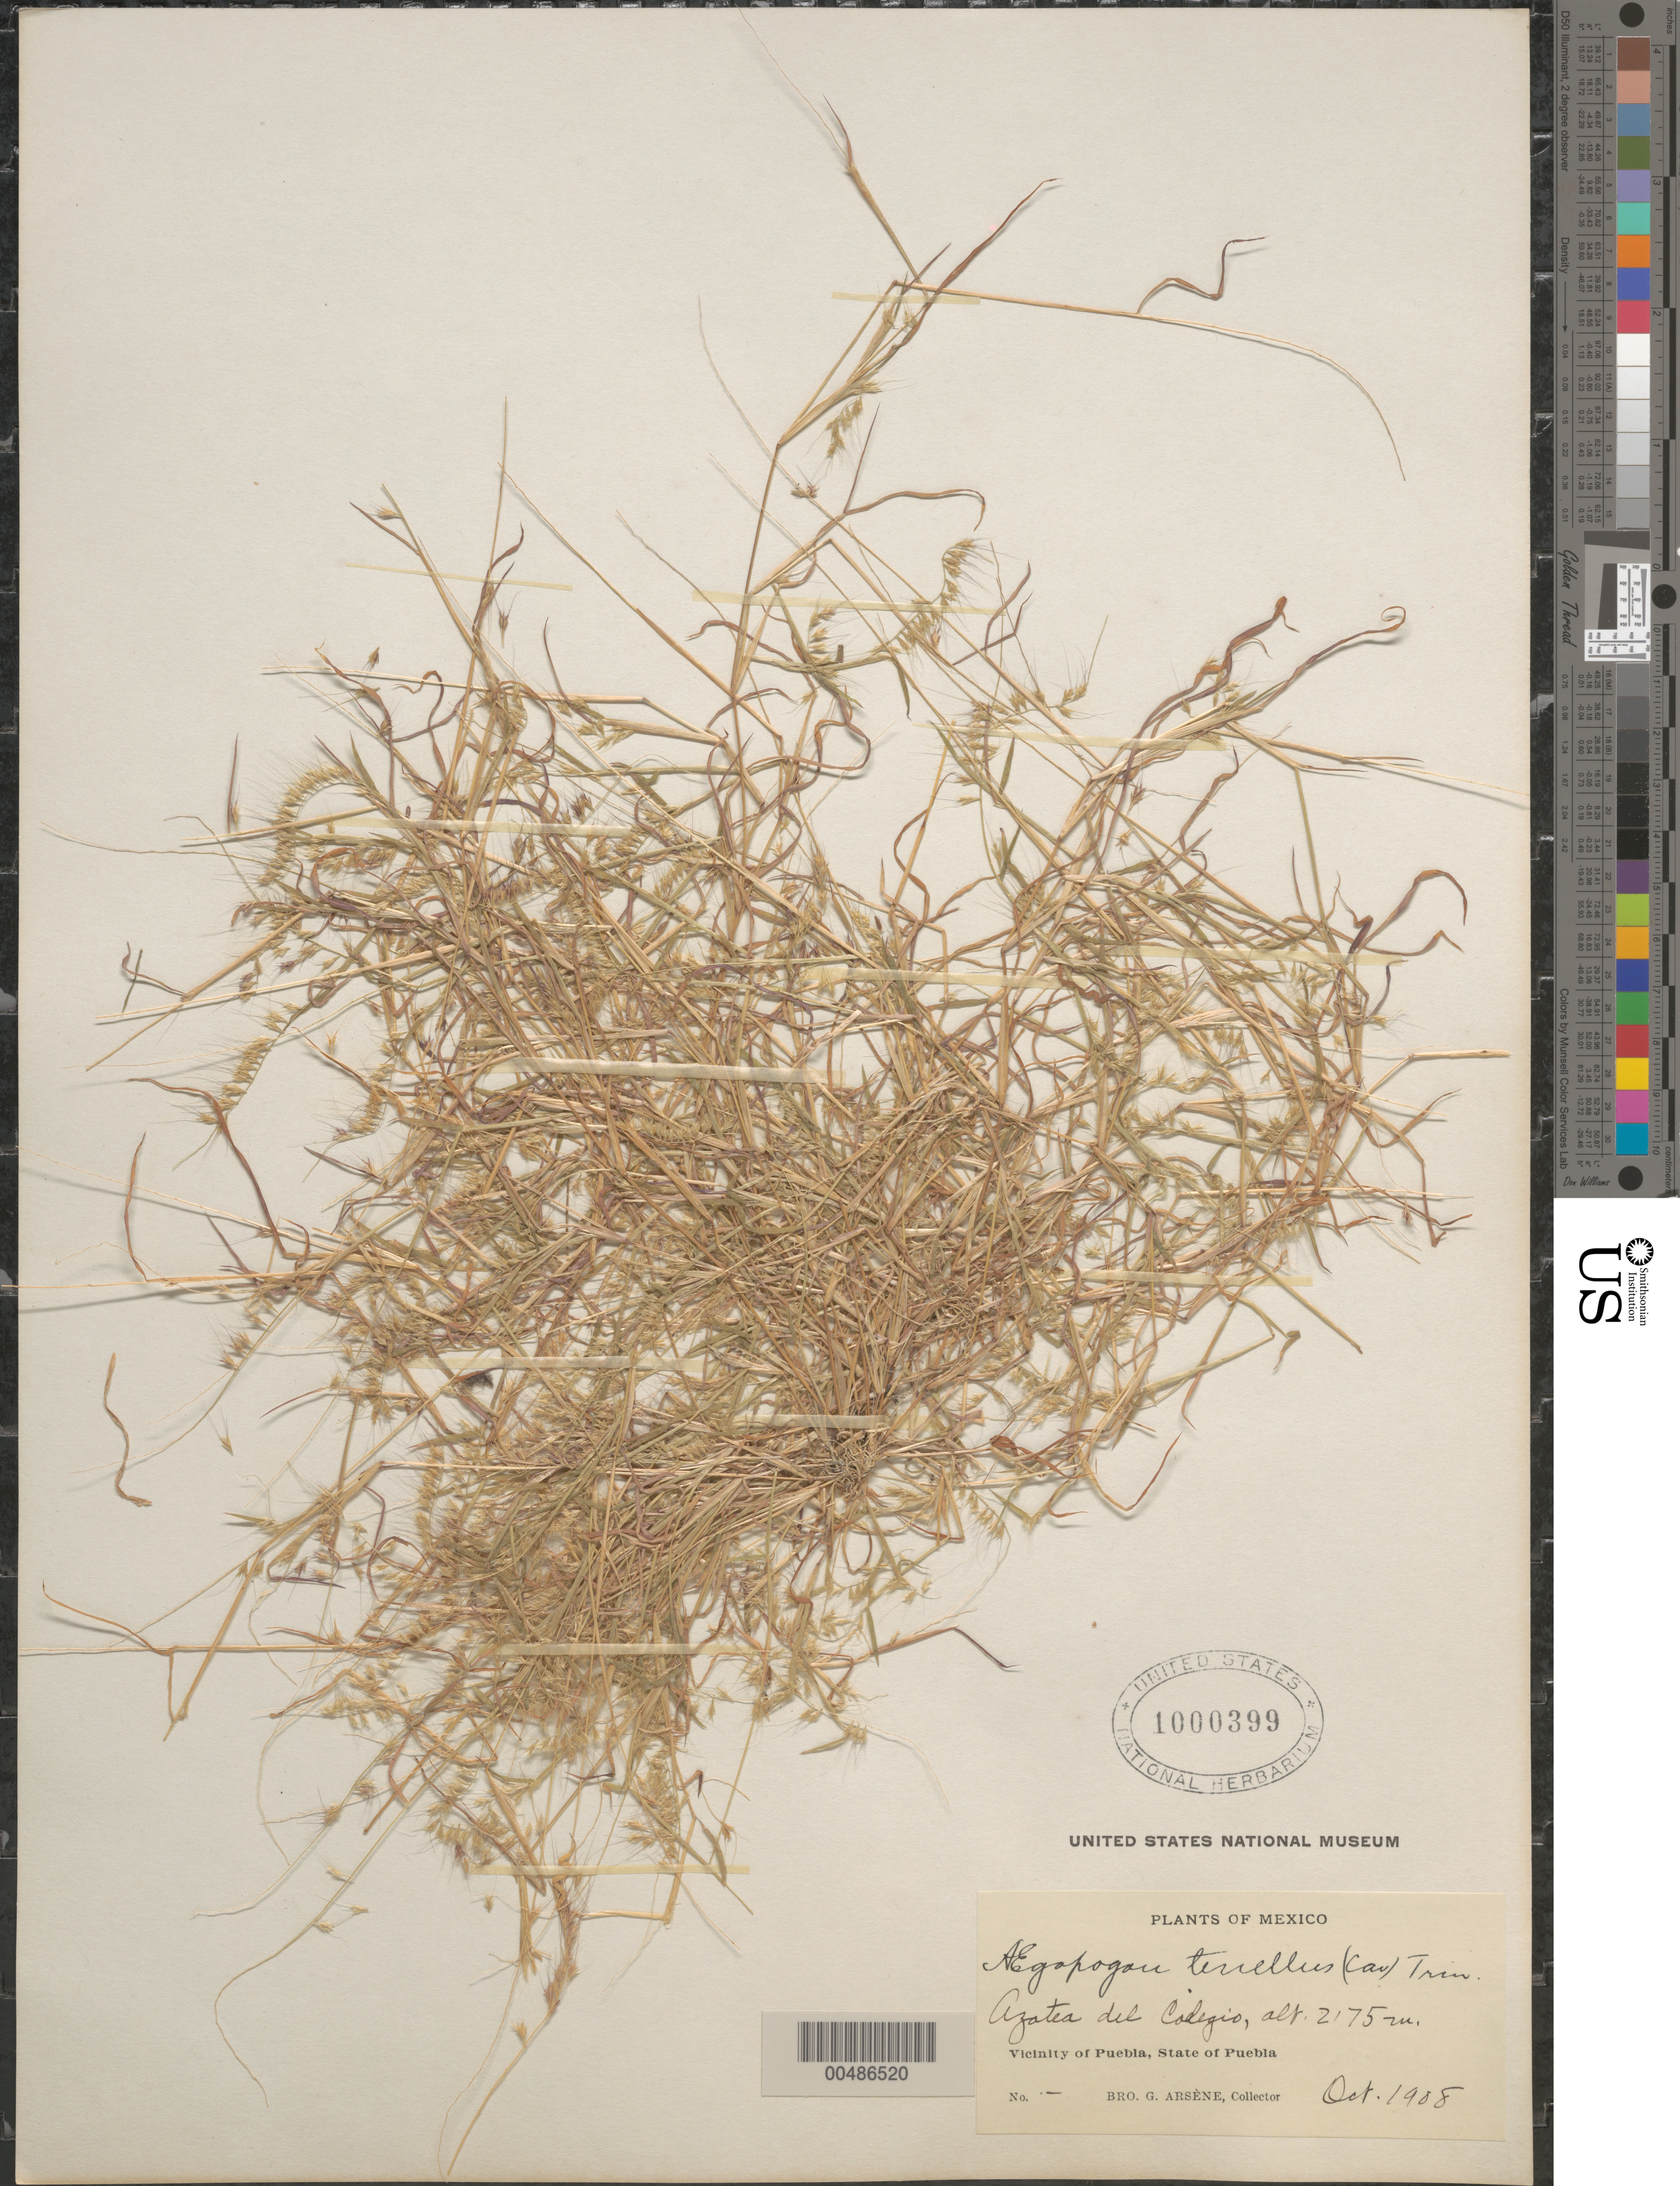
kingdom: Plantae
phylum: Tracheophyta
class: Liliopsida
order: Poales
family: Poaceae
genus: Aegopogon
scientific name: Aegopogon tenellus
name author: (DC.) Trin.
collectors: Bro. G. Arsène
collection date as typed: Oct 1908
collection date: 1908-10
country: Mexico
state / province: Puebla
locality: Azatea del Codegio, vicinity of Puebla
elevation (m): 2175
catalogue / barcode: US 1000399